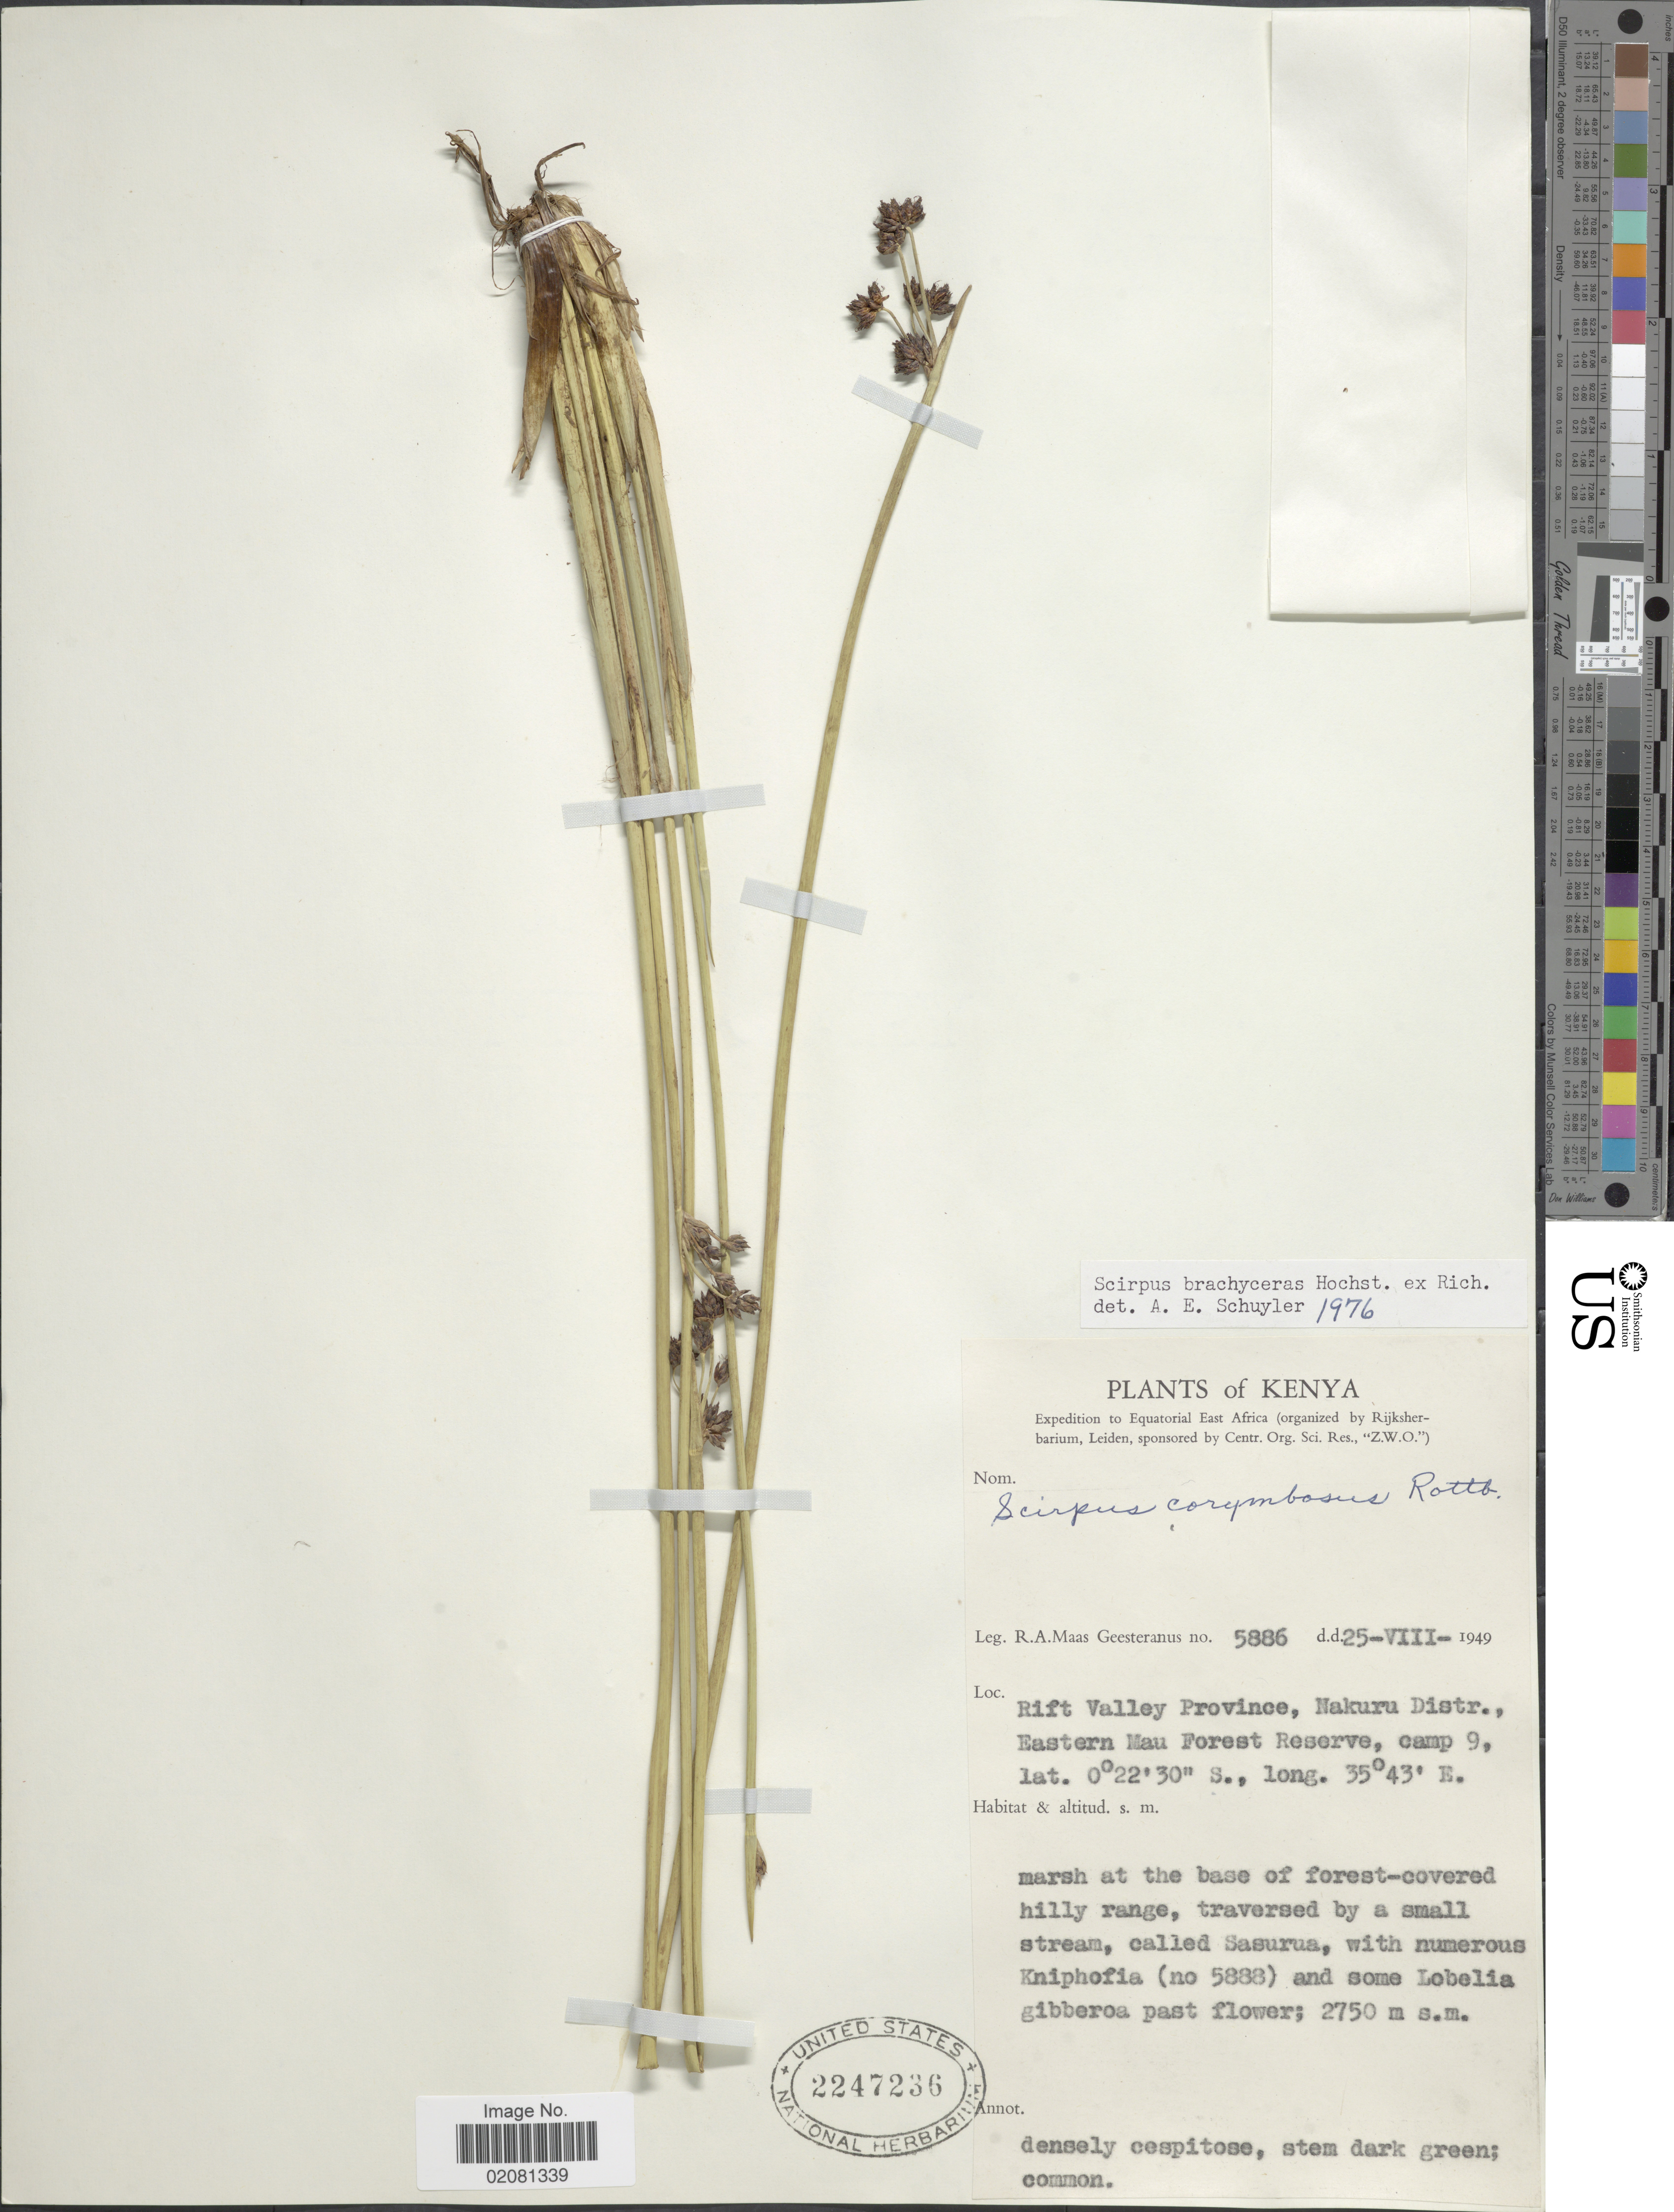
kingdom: Plantae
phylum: Tracheophyta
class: Liliopsida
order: Poales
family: Cyperaceae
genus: Schoenoplectus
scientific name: Schoenoplectus corymbosus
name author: (Roth ex Roem. & Schult.) J. Raynal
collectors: R. A. Maas Geesteranus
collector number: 5886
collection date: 1949-08-25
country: Kenya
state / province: Nakuru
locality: Nakuru Distr., Eastern Mau Forst Reserve, camp 9.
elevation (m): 2750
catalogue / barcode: US 2247236